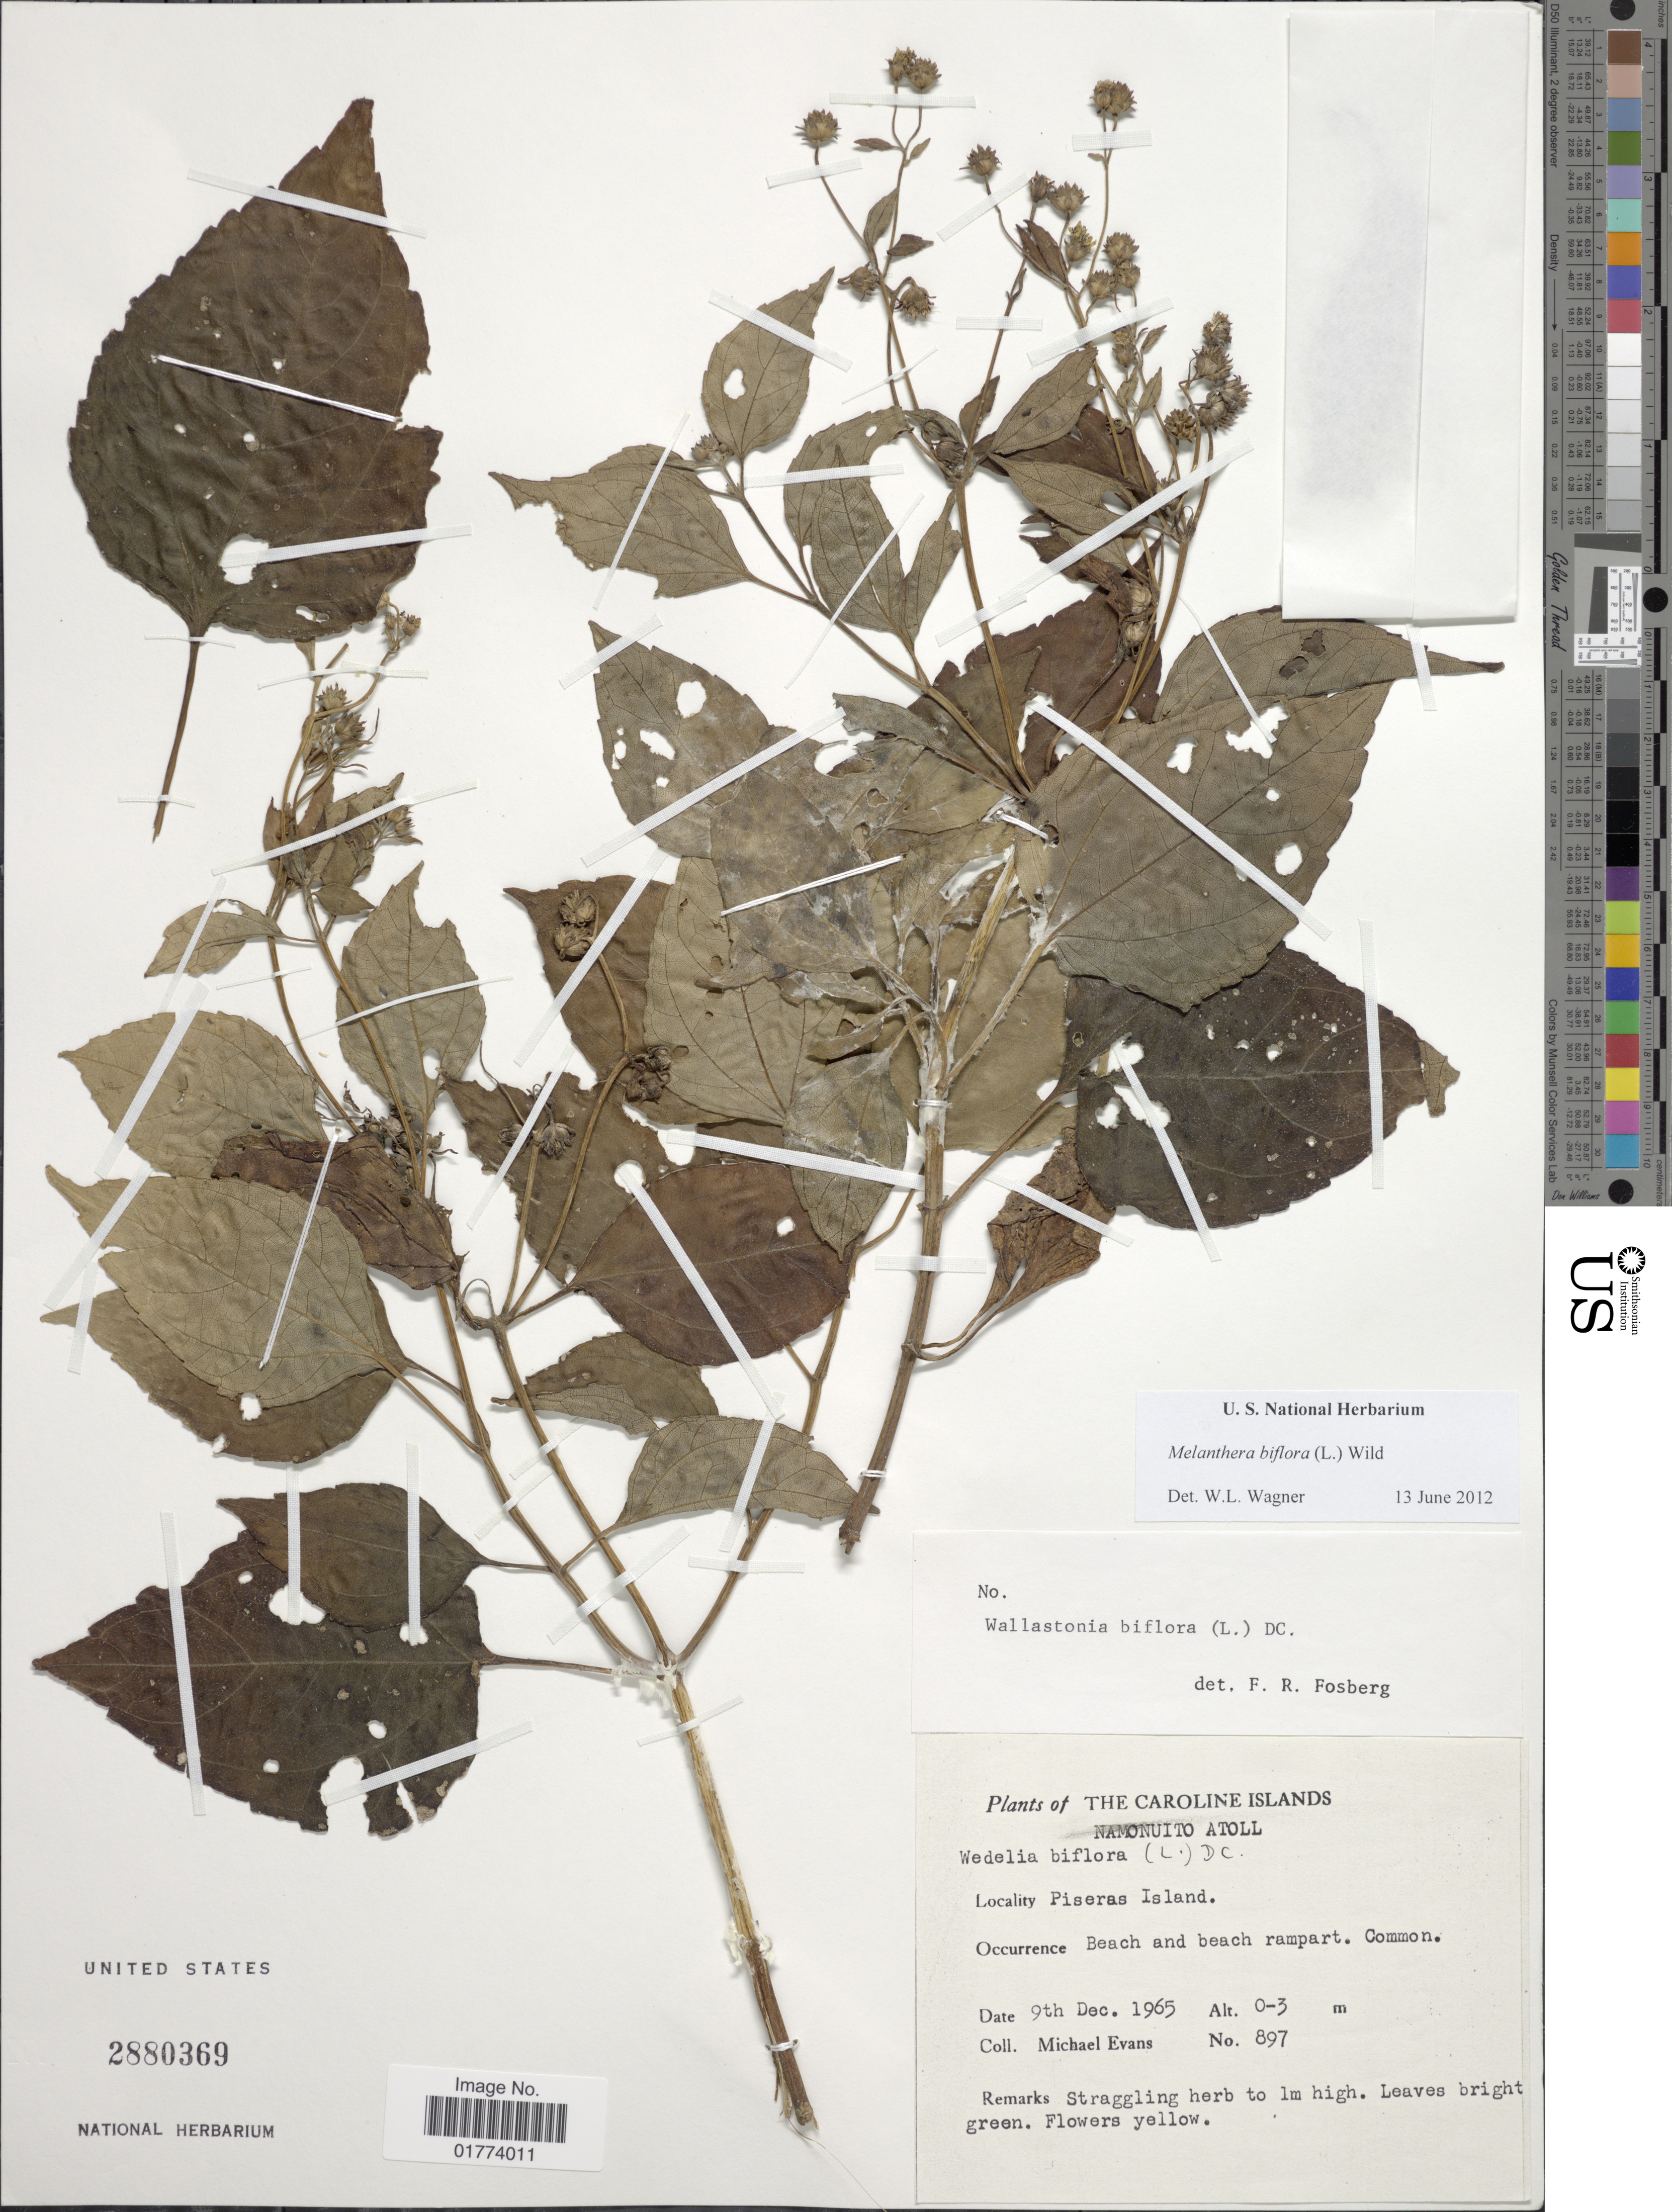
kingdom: Plantae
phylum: Tracheophyta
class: Magnoliopsida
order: Asterales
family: Asteraceae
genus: Wollastonia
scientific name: Wollastonia biflora var. biflora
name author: (L.) DC.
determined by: Wagner, W. L., (BOT), Smithsonian Institution - National Museum of Natural History (UNITED STATES)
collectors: M. Evans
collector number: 897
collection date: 1965-12-09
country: Micronesia, Federated States of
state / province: Truk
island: Namonuito Atoll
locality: Caroline Islands, Namonuito Atoll, Piseras Island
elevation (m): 0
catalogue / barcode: US 2880369